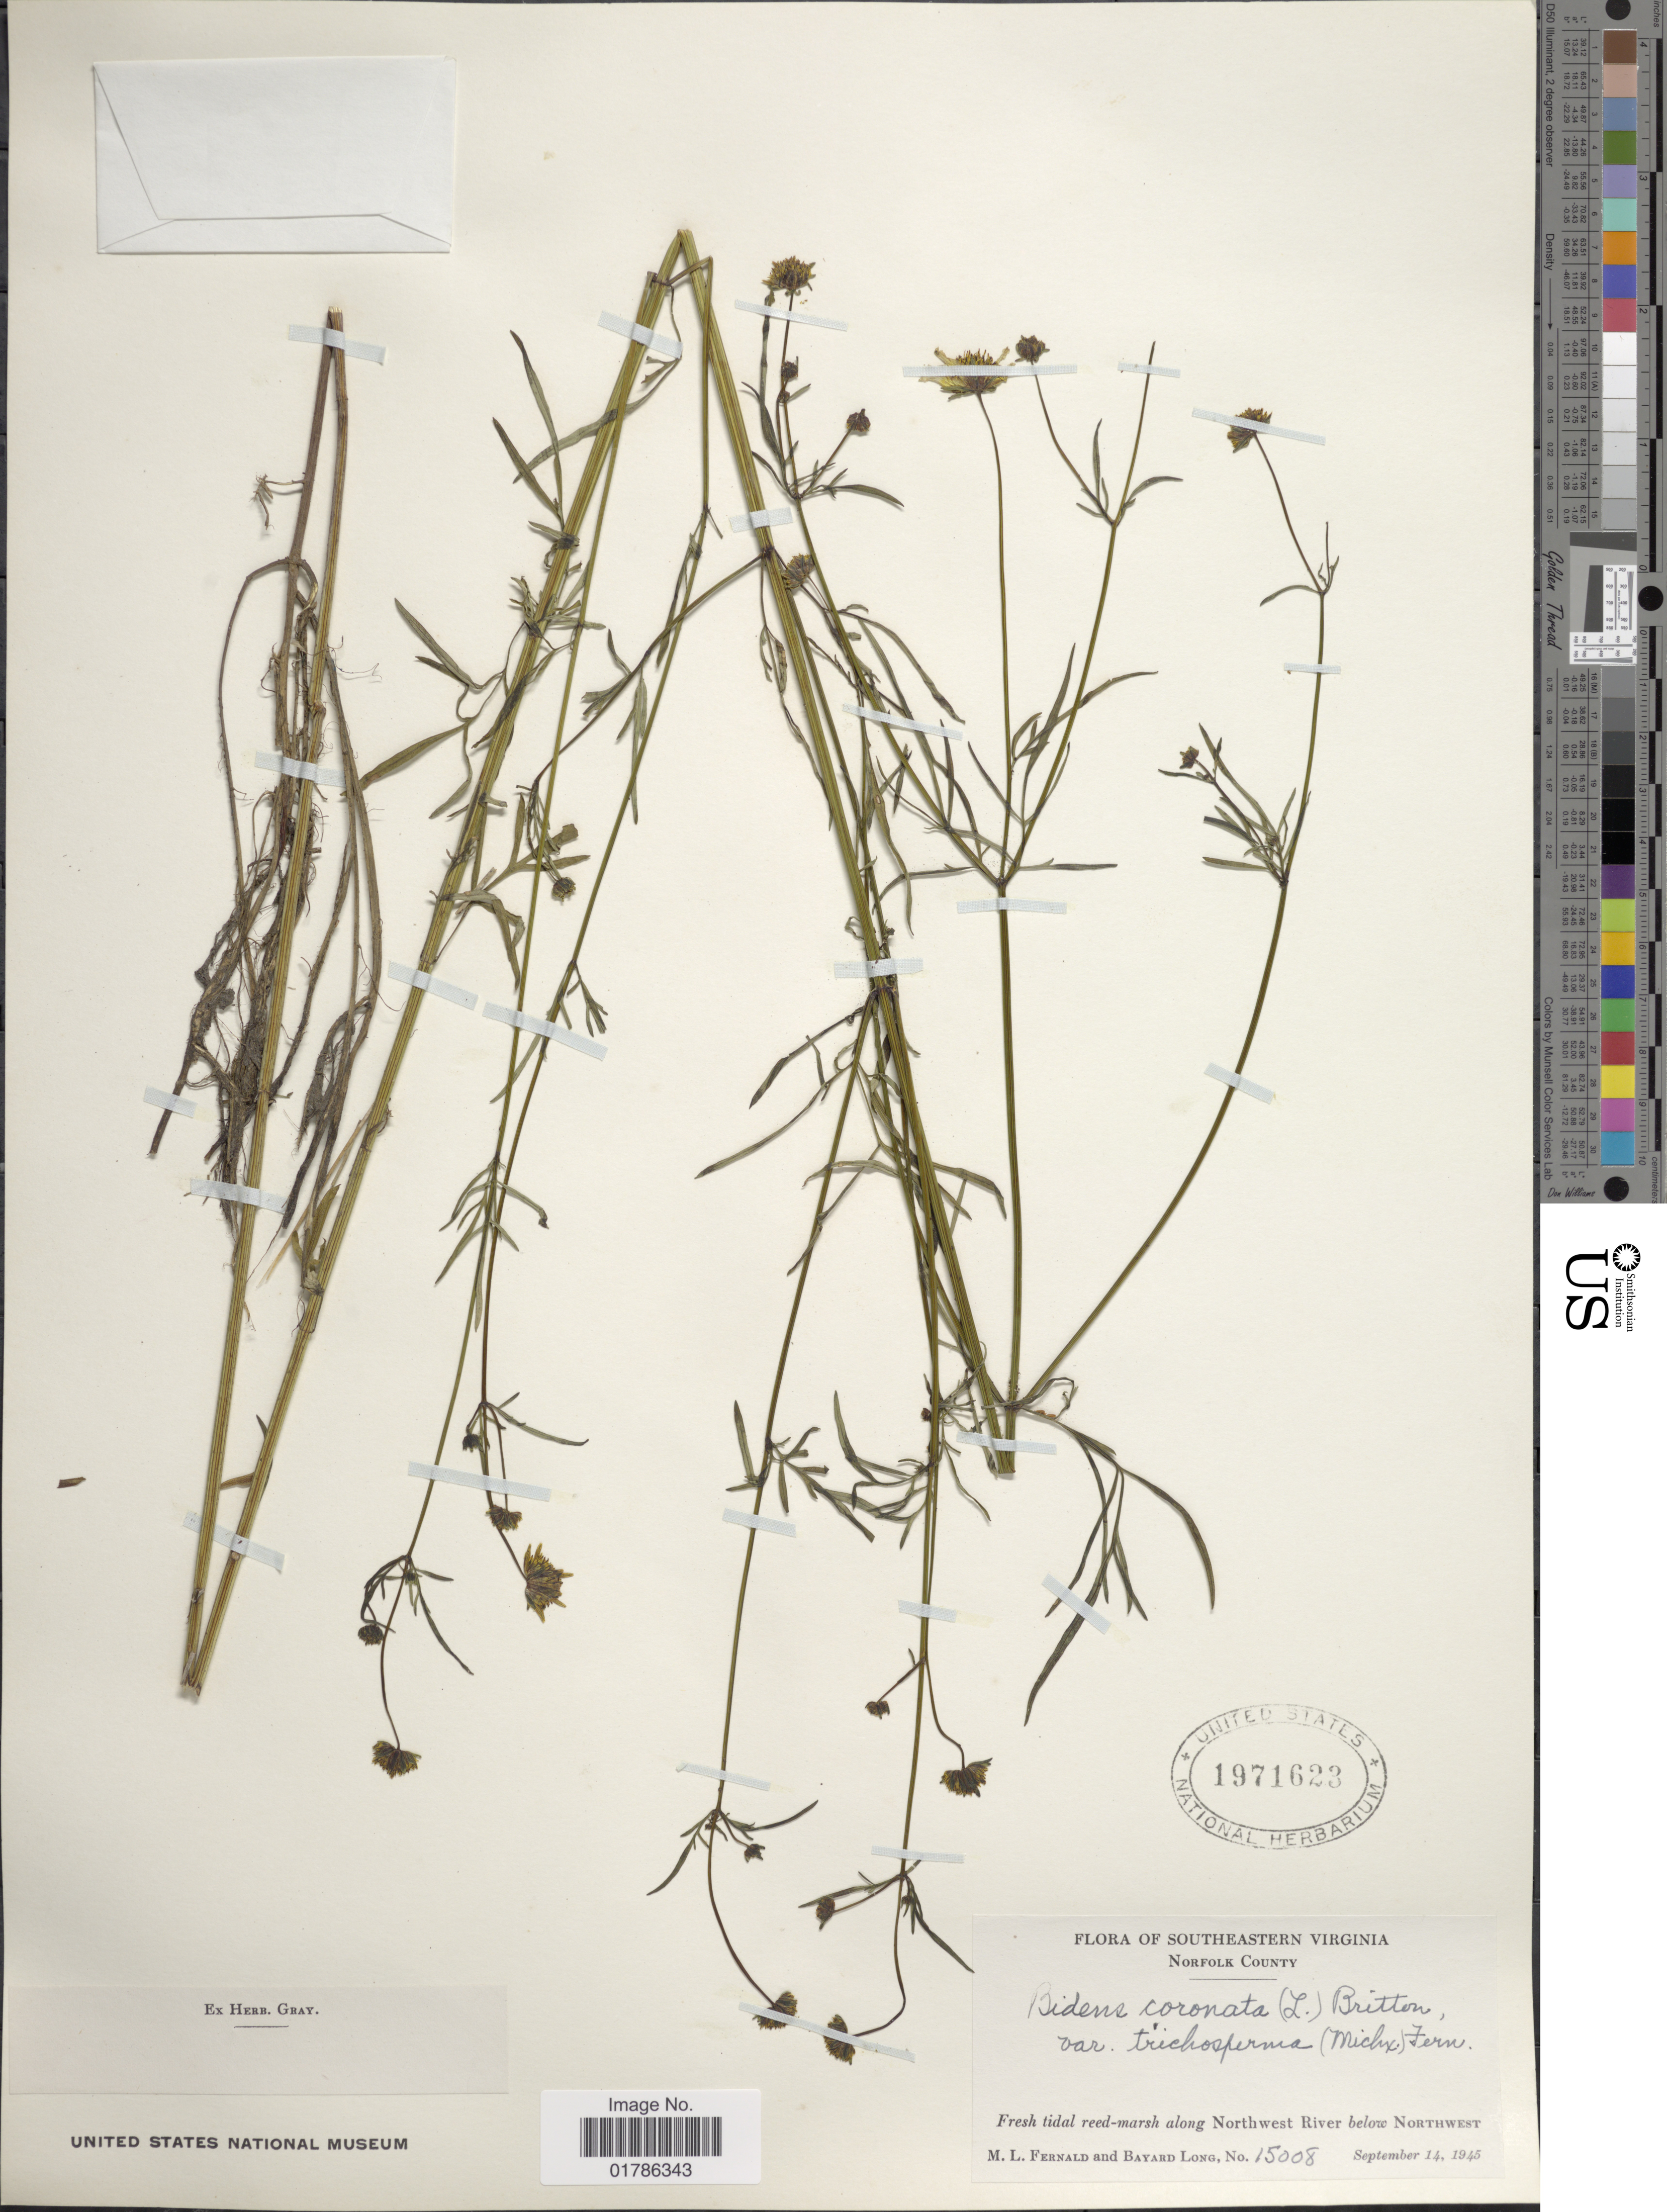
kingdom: Plantae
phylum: Tracheophyta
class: Magnoliopsida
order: Asterales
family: Asteraceae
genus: Bidens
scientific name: Bidens coronata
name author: (L.) Britton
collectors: M. L. Fernald & B. Long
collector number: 15008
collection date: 1945-09-14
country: United States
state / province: Virginia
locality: Southeastern Virginia, along Northwest River below Northwest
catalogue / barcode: US 1971623